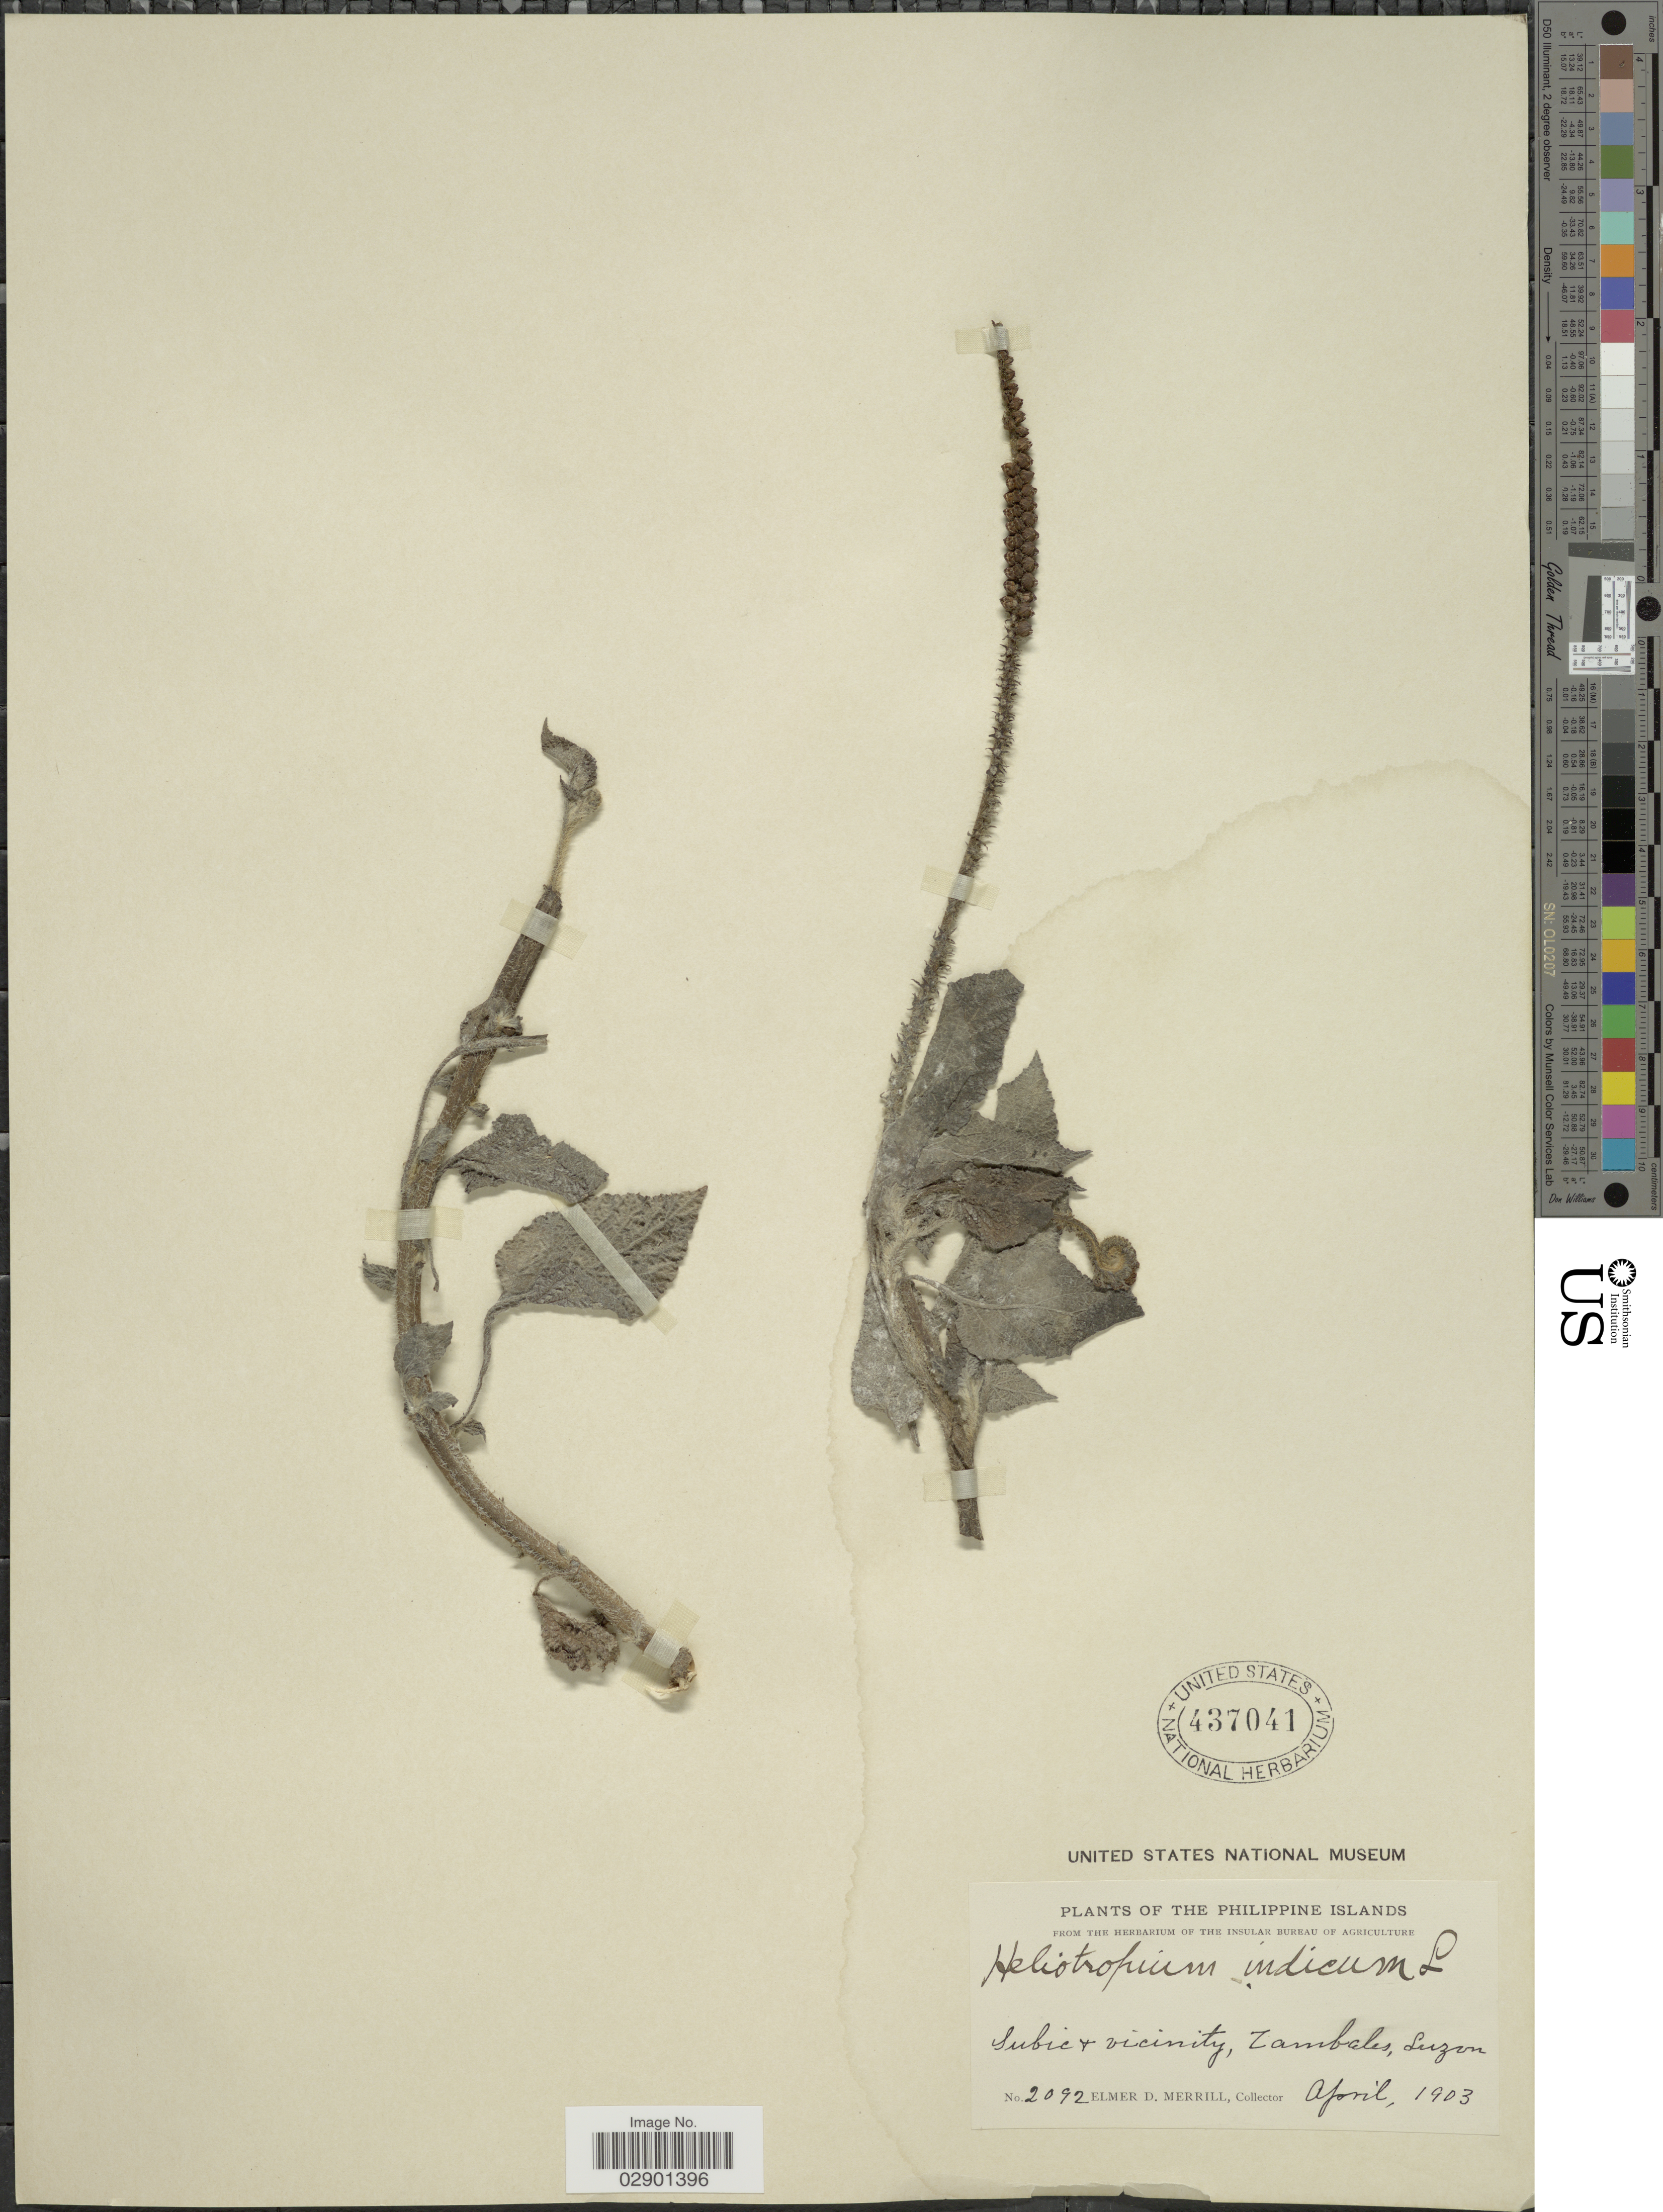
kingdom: Plantae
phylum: Tracheophyta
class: Magnoliopsida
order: Boraginales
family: Heliotropiaceae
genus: Heliotropium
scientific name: Heliotropium indicum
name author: L.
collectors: E. D. Merrill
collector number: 2092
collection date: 1903-04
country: Philippines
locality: Philippine Islands. Subic & vicinity, Tambales, Luzon.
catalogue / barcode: US 437041